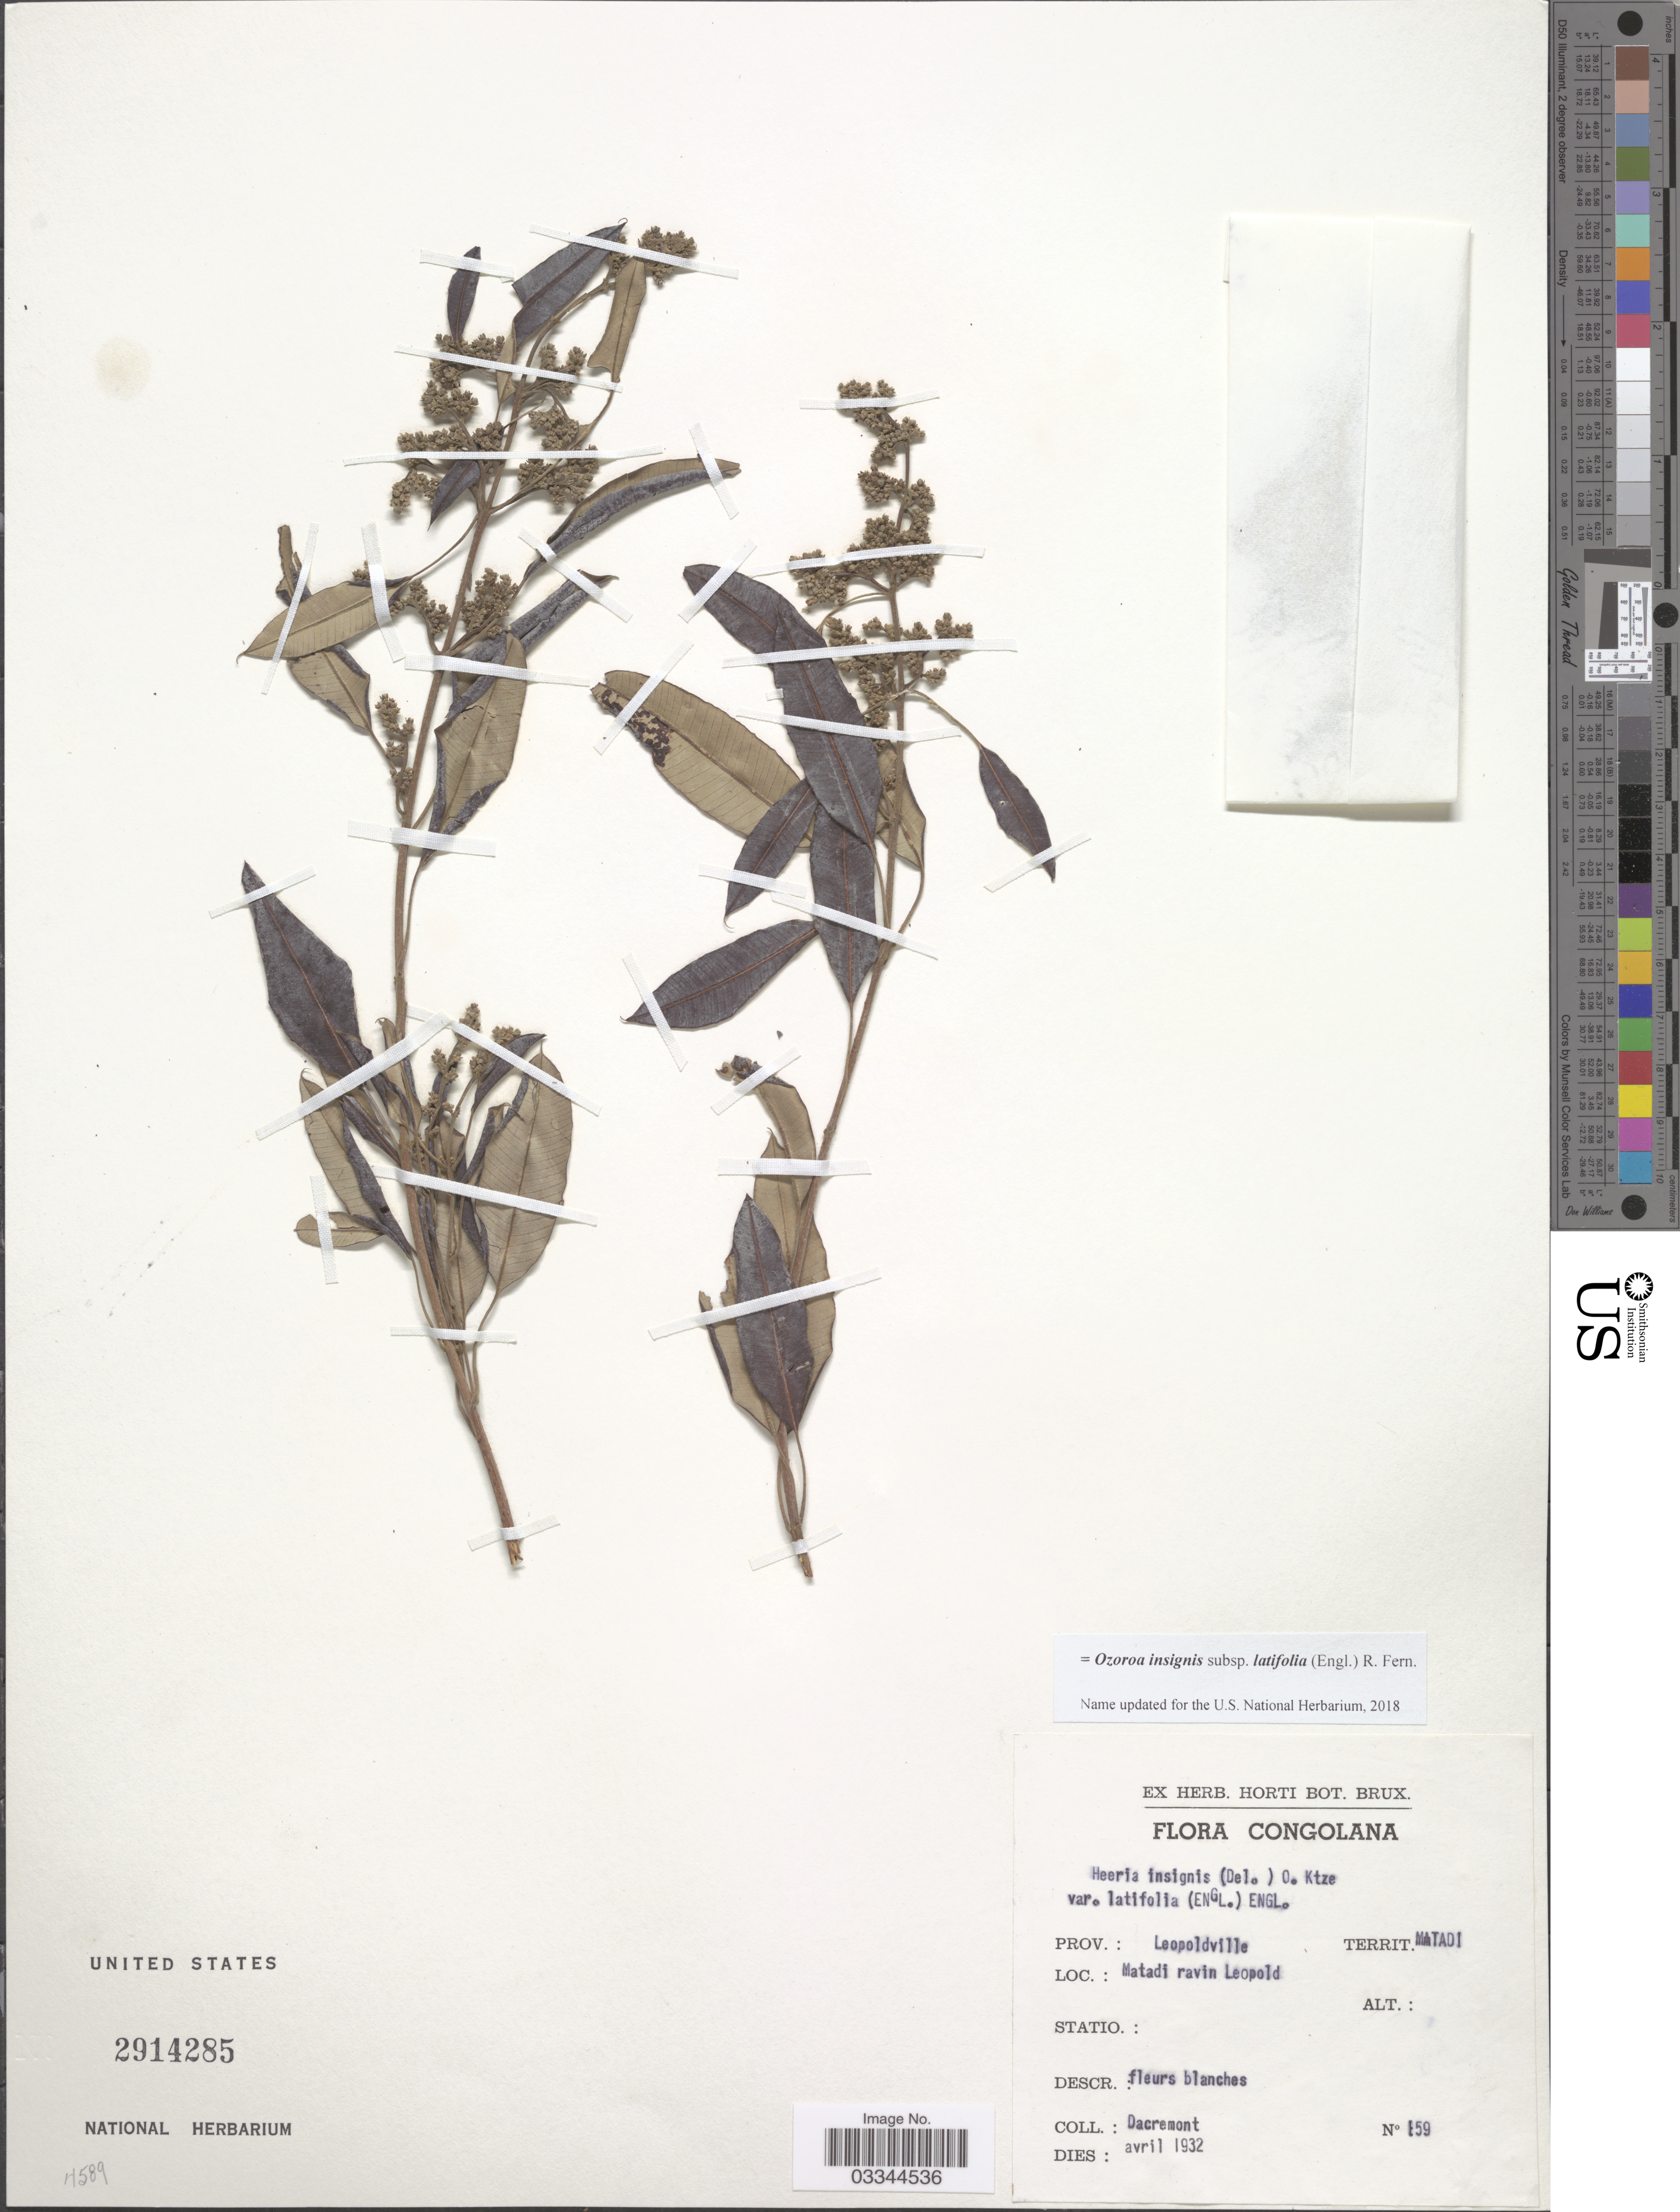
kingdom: Plantae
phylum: Tracheophyta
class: Magnoliopsida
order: Sapindales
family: Anacardiaceae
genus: Ozoroa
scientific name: Ozoroa insignis subsp. latifolia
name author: R. Fern.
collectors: -. Dacremont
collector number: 859*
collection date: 1932-04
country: Congo, Democratic Republic of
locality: Congolana. Prov.: Leopoldville, Territ. Matadi. Matadi ravin Leopold.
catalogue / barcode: US 2914285